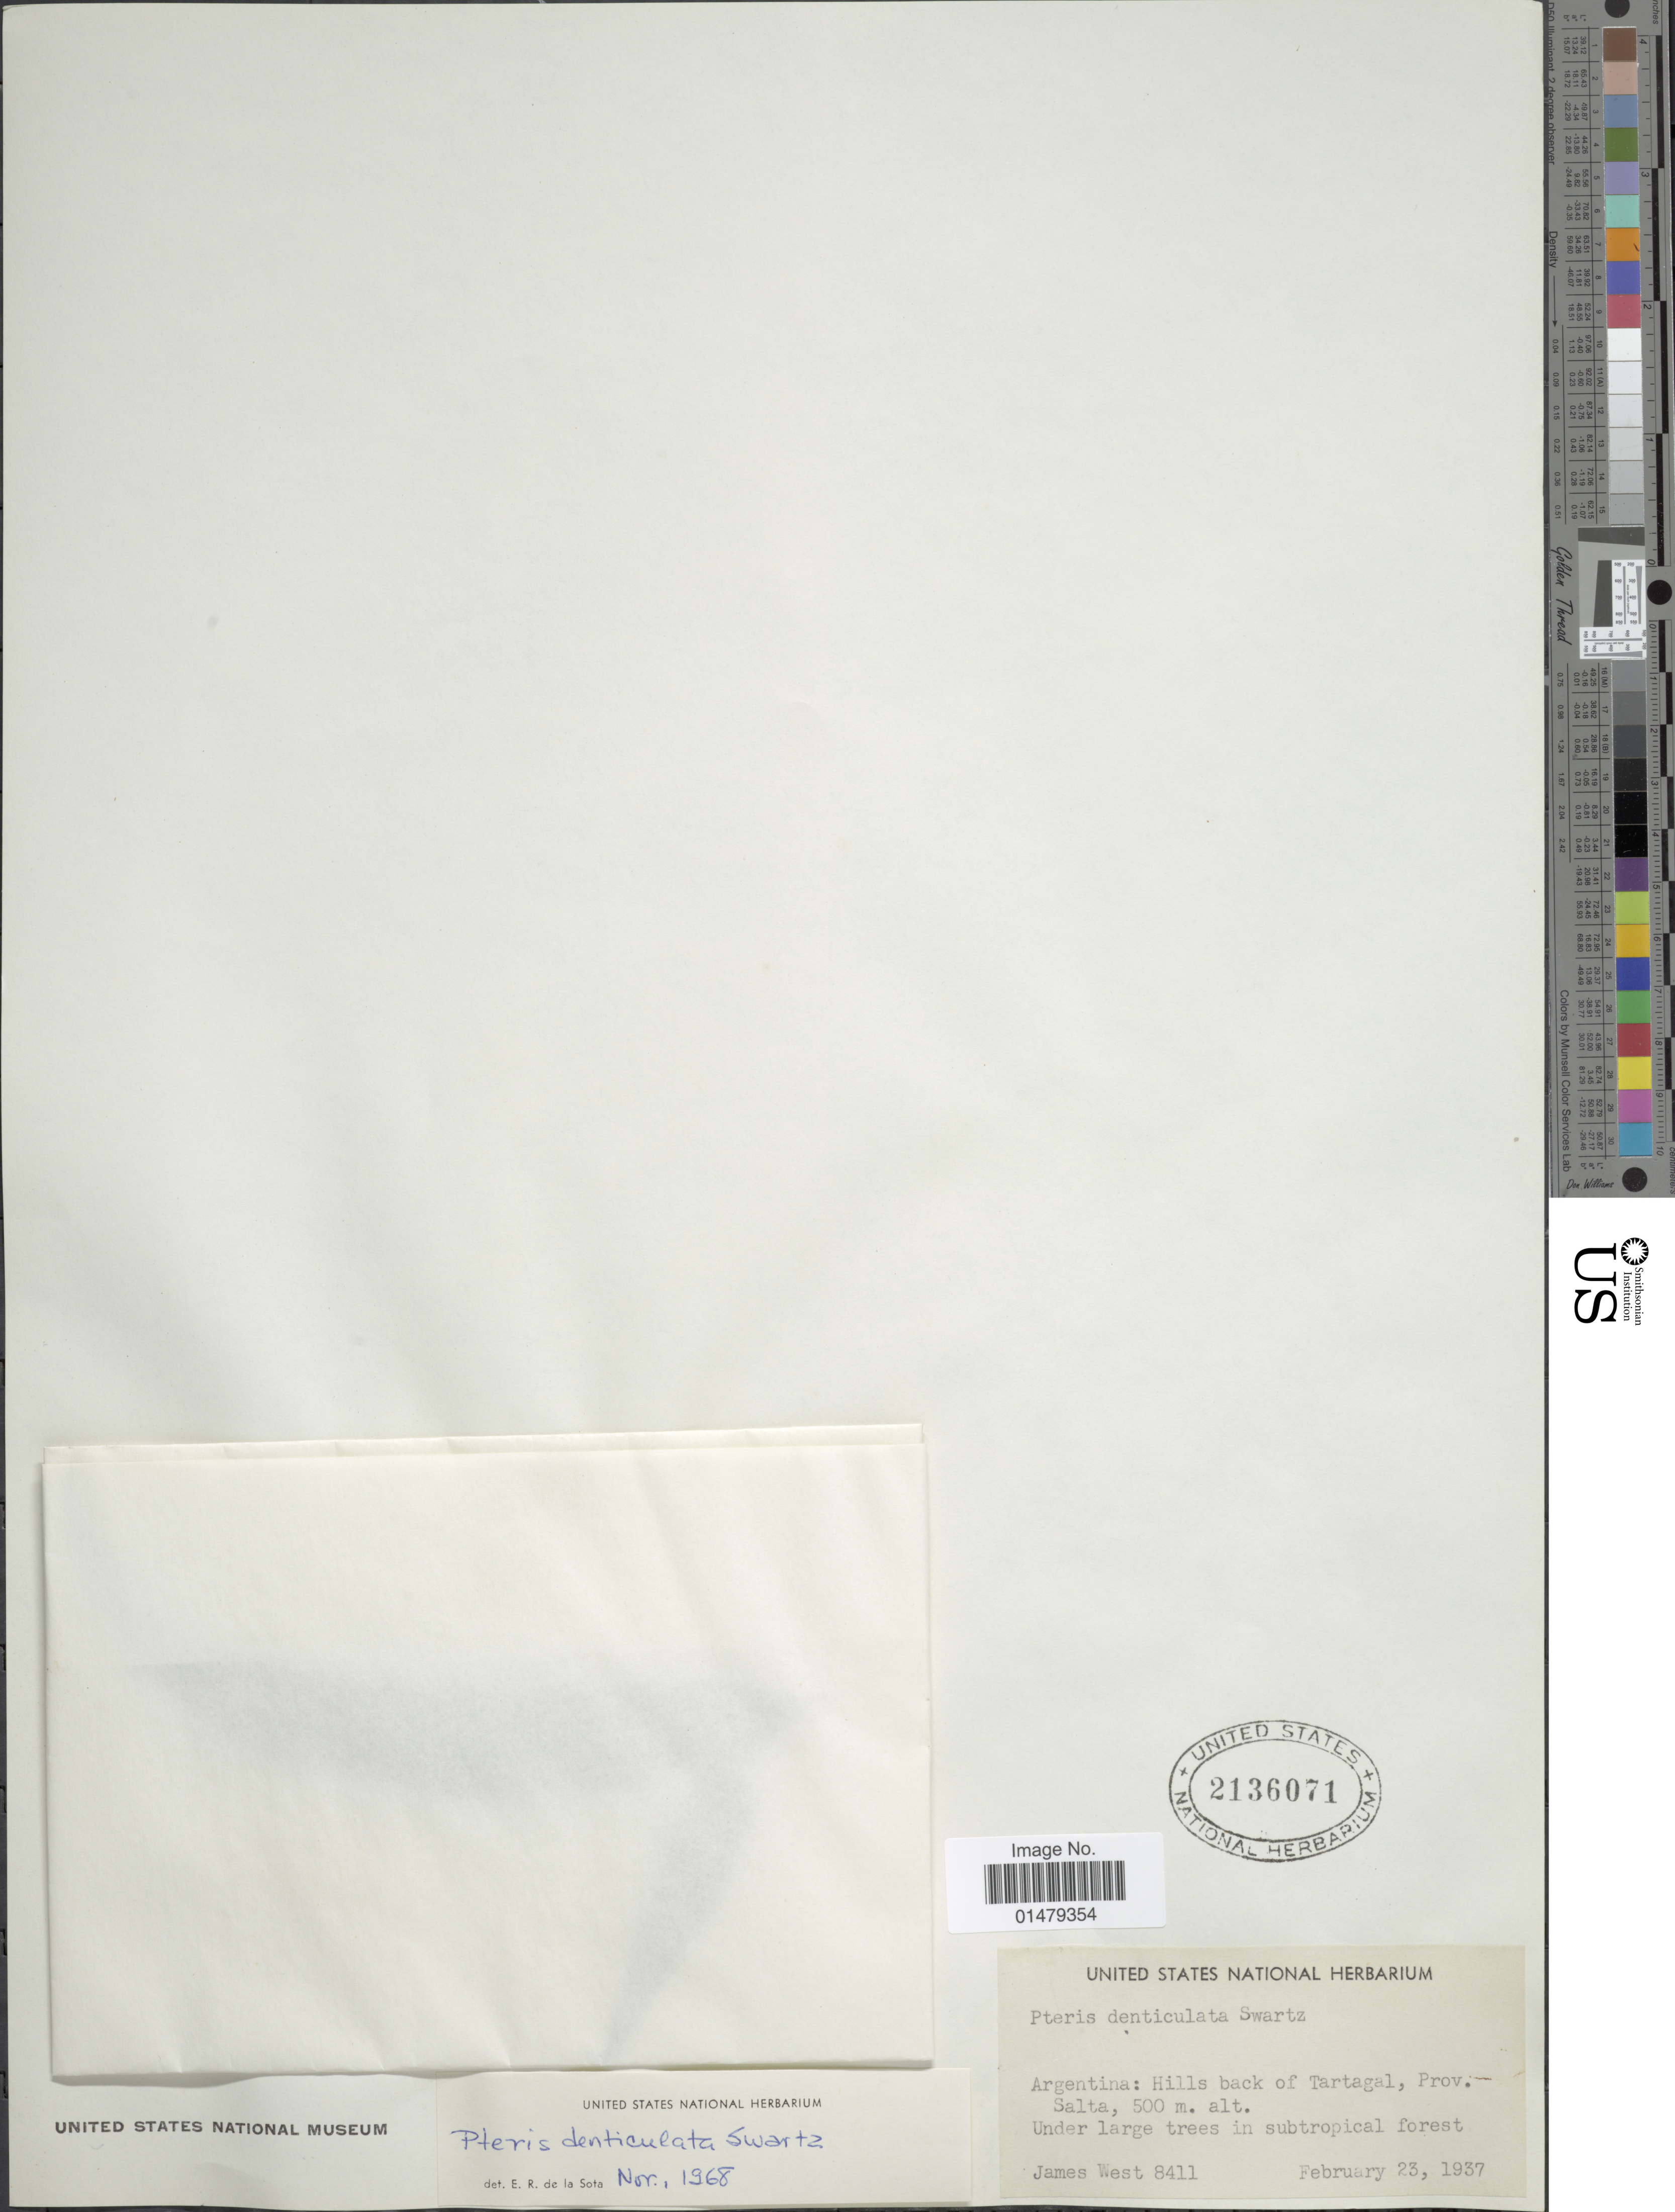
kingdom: Plantae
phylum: Tracheophyta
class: Polypodiopsida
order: Polypodiales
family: Pteridaceae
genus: Pteris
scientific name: Pteris denticulata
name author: Sw.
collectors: J. West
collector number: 8411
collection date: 1937-02-23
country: Argentina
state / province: Salta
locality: Hills back of Tartagal, Prov. Salta.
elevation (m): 500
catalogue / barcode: US 2136071